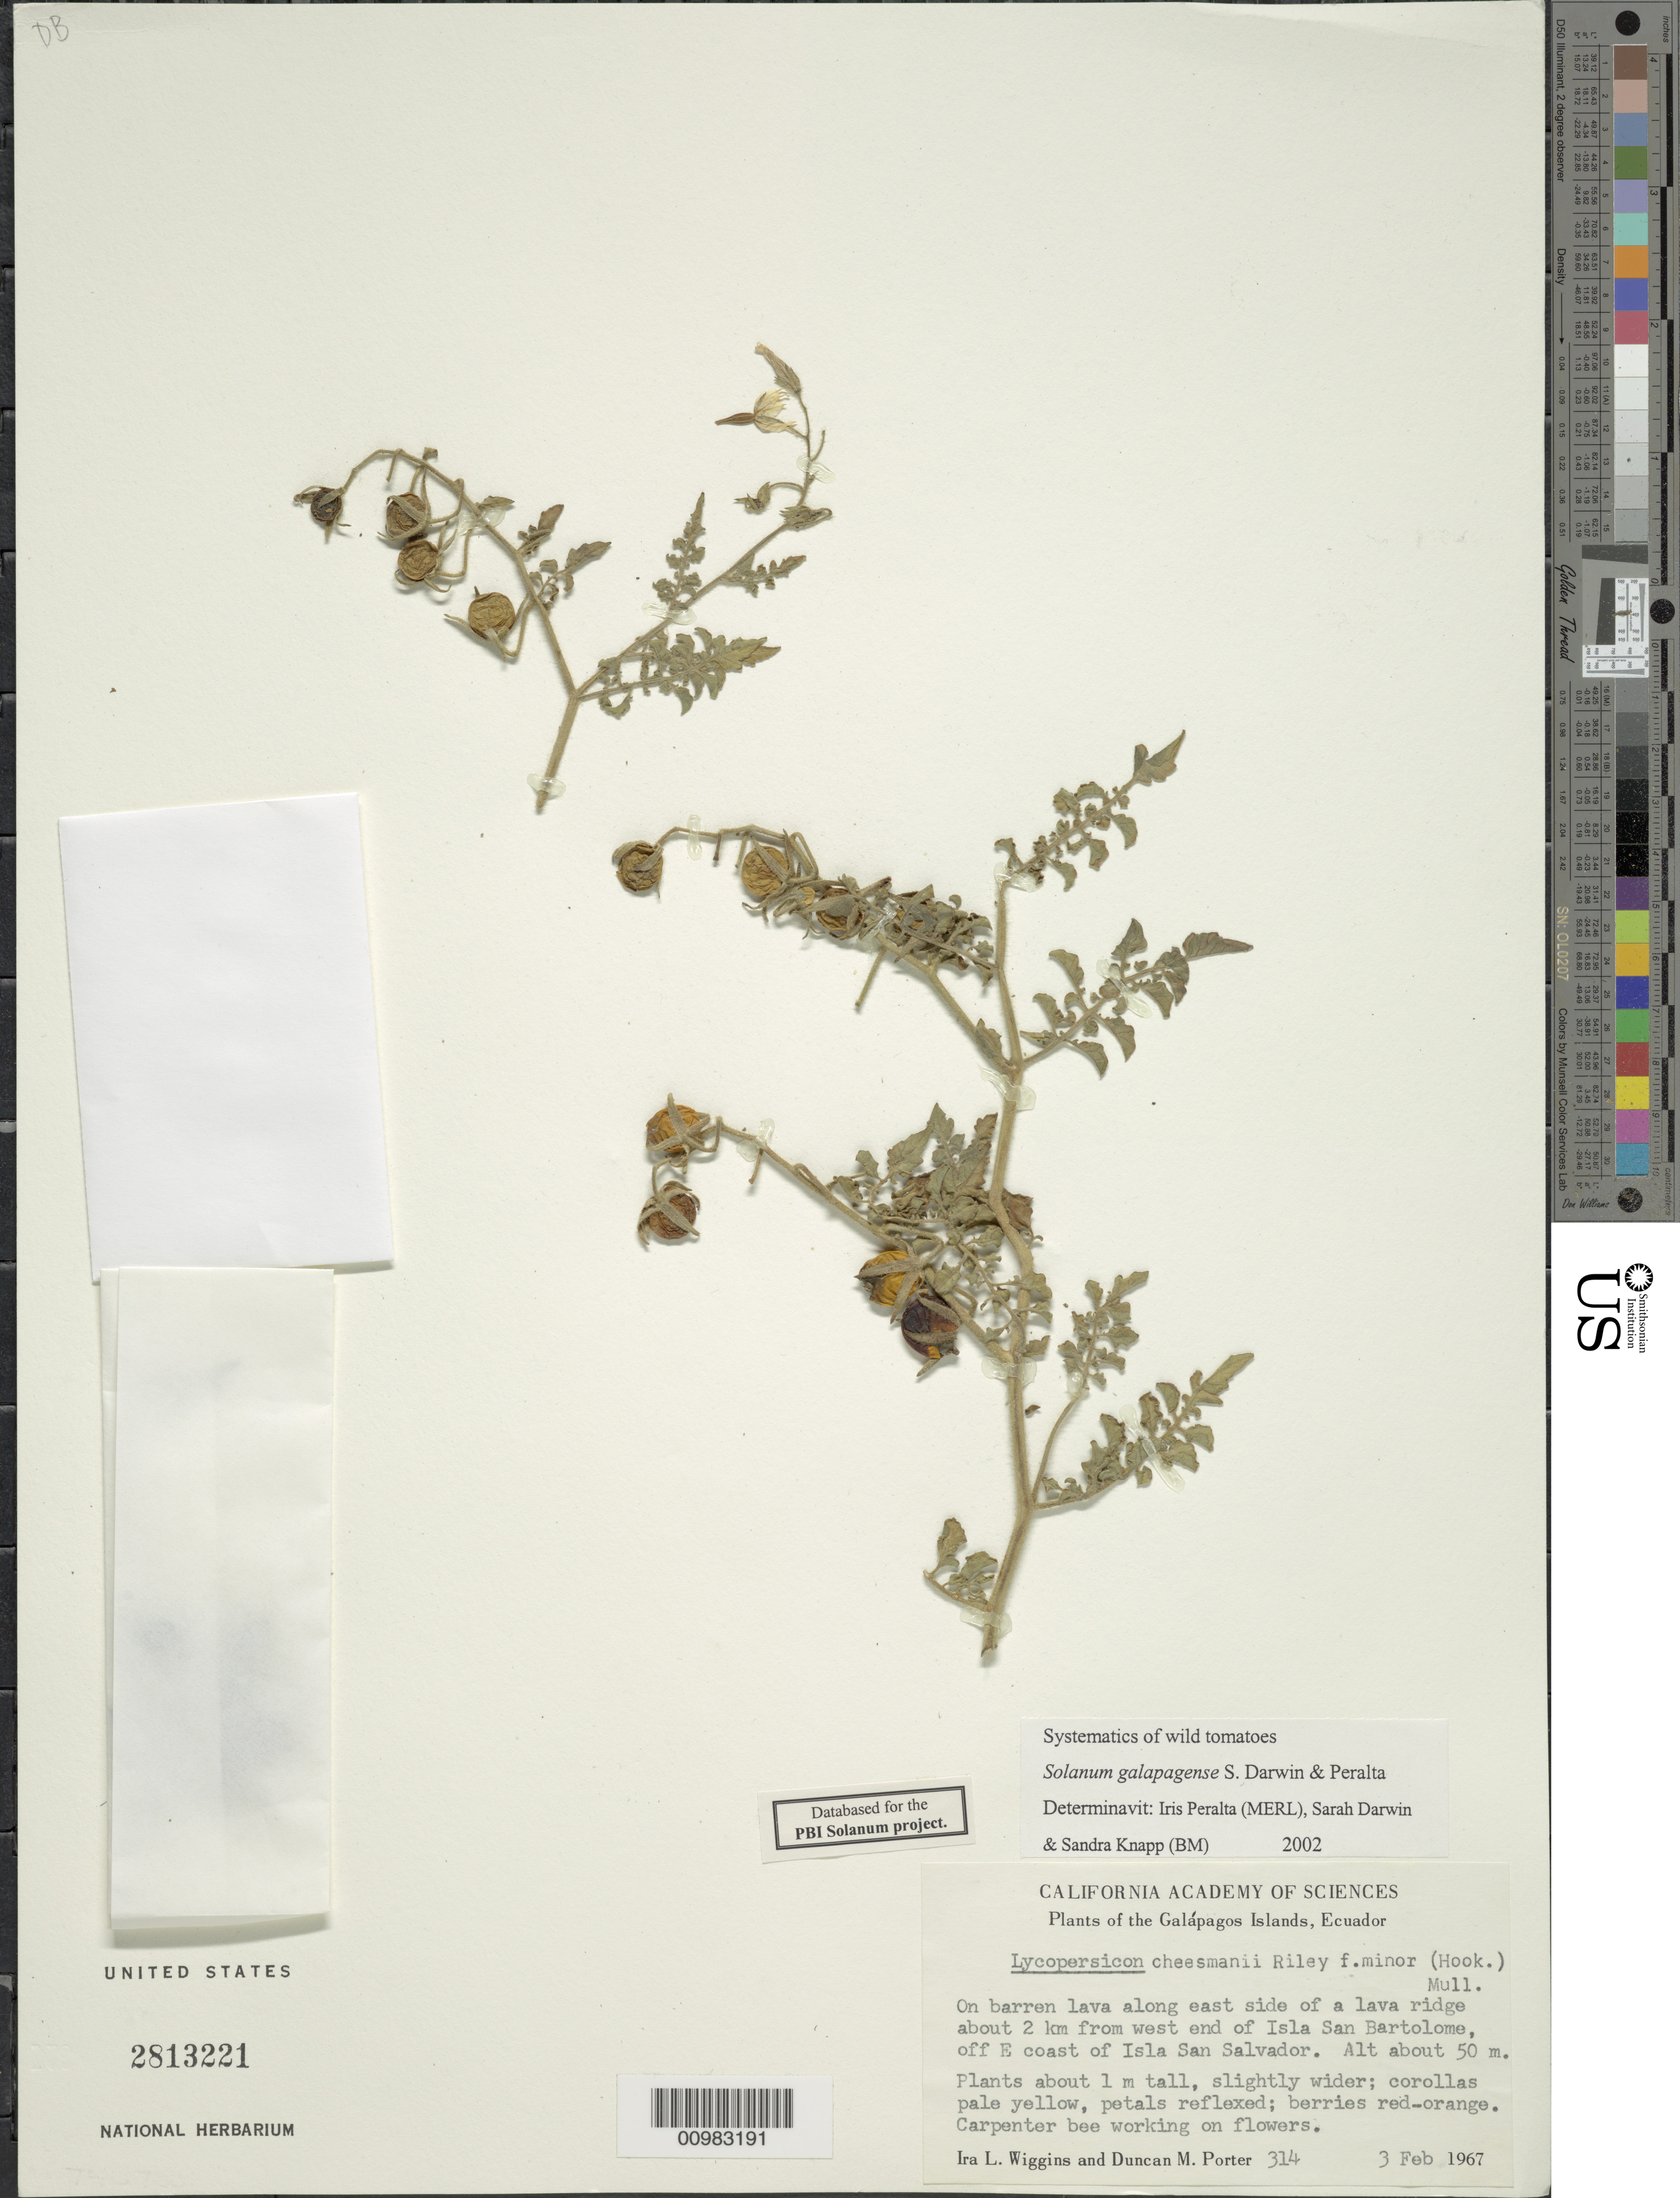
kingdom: Plantae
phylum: Tracheophyta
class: Magnoliopsida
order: Solanales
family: Solanaceae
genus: Solanum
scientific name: Solanum galapagense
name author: S.C.Darwin & Peralta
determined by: Peralta, Iris E.; Knapp, S. D.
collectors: I. L. Wiggins & D. Porter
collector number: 314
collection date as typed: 3 Feb 1967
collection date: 1967-02-03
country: Ecuador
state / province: Colón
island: Bartolomé [Bartholomew]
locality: on barren lava along E side of a lava ridge about 2 km from W end of isla San Bartolomé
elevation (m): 50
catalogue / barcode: US 2813221